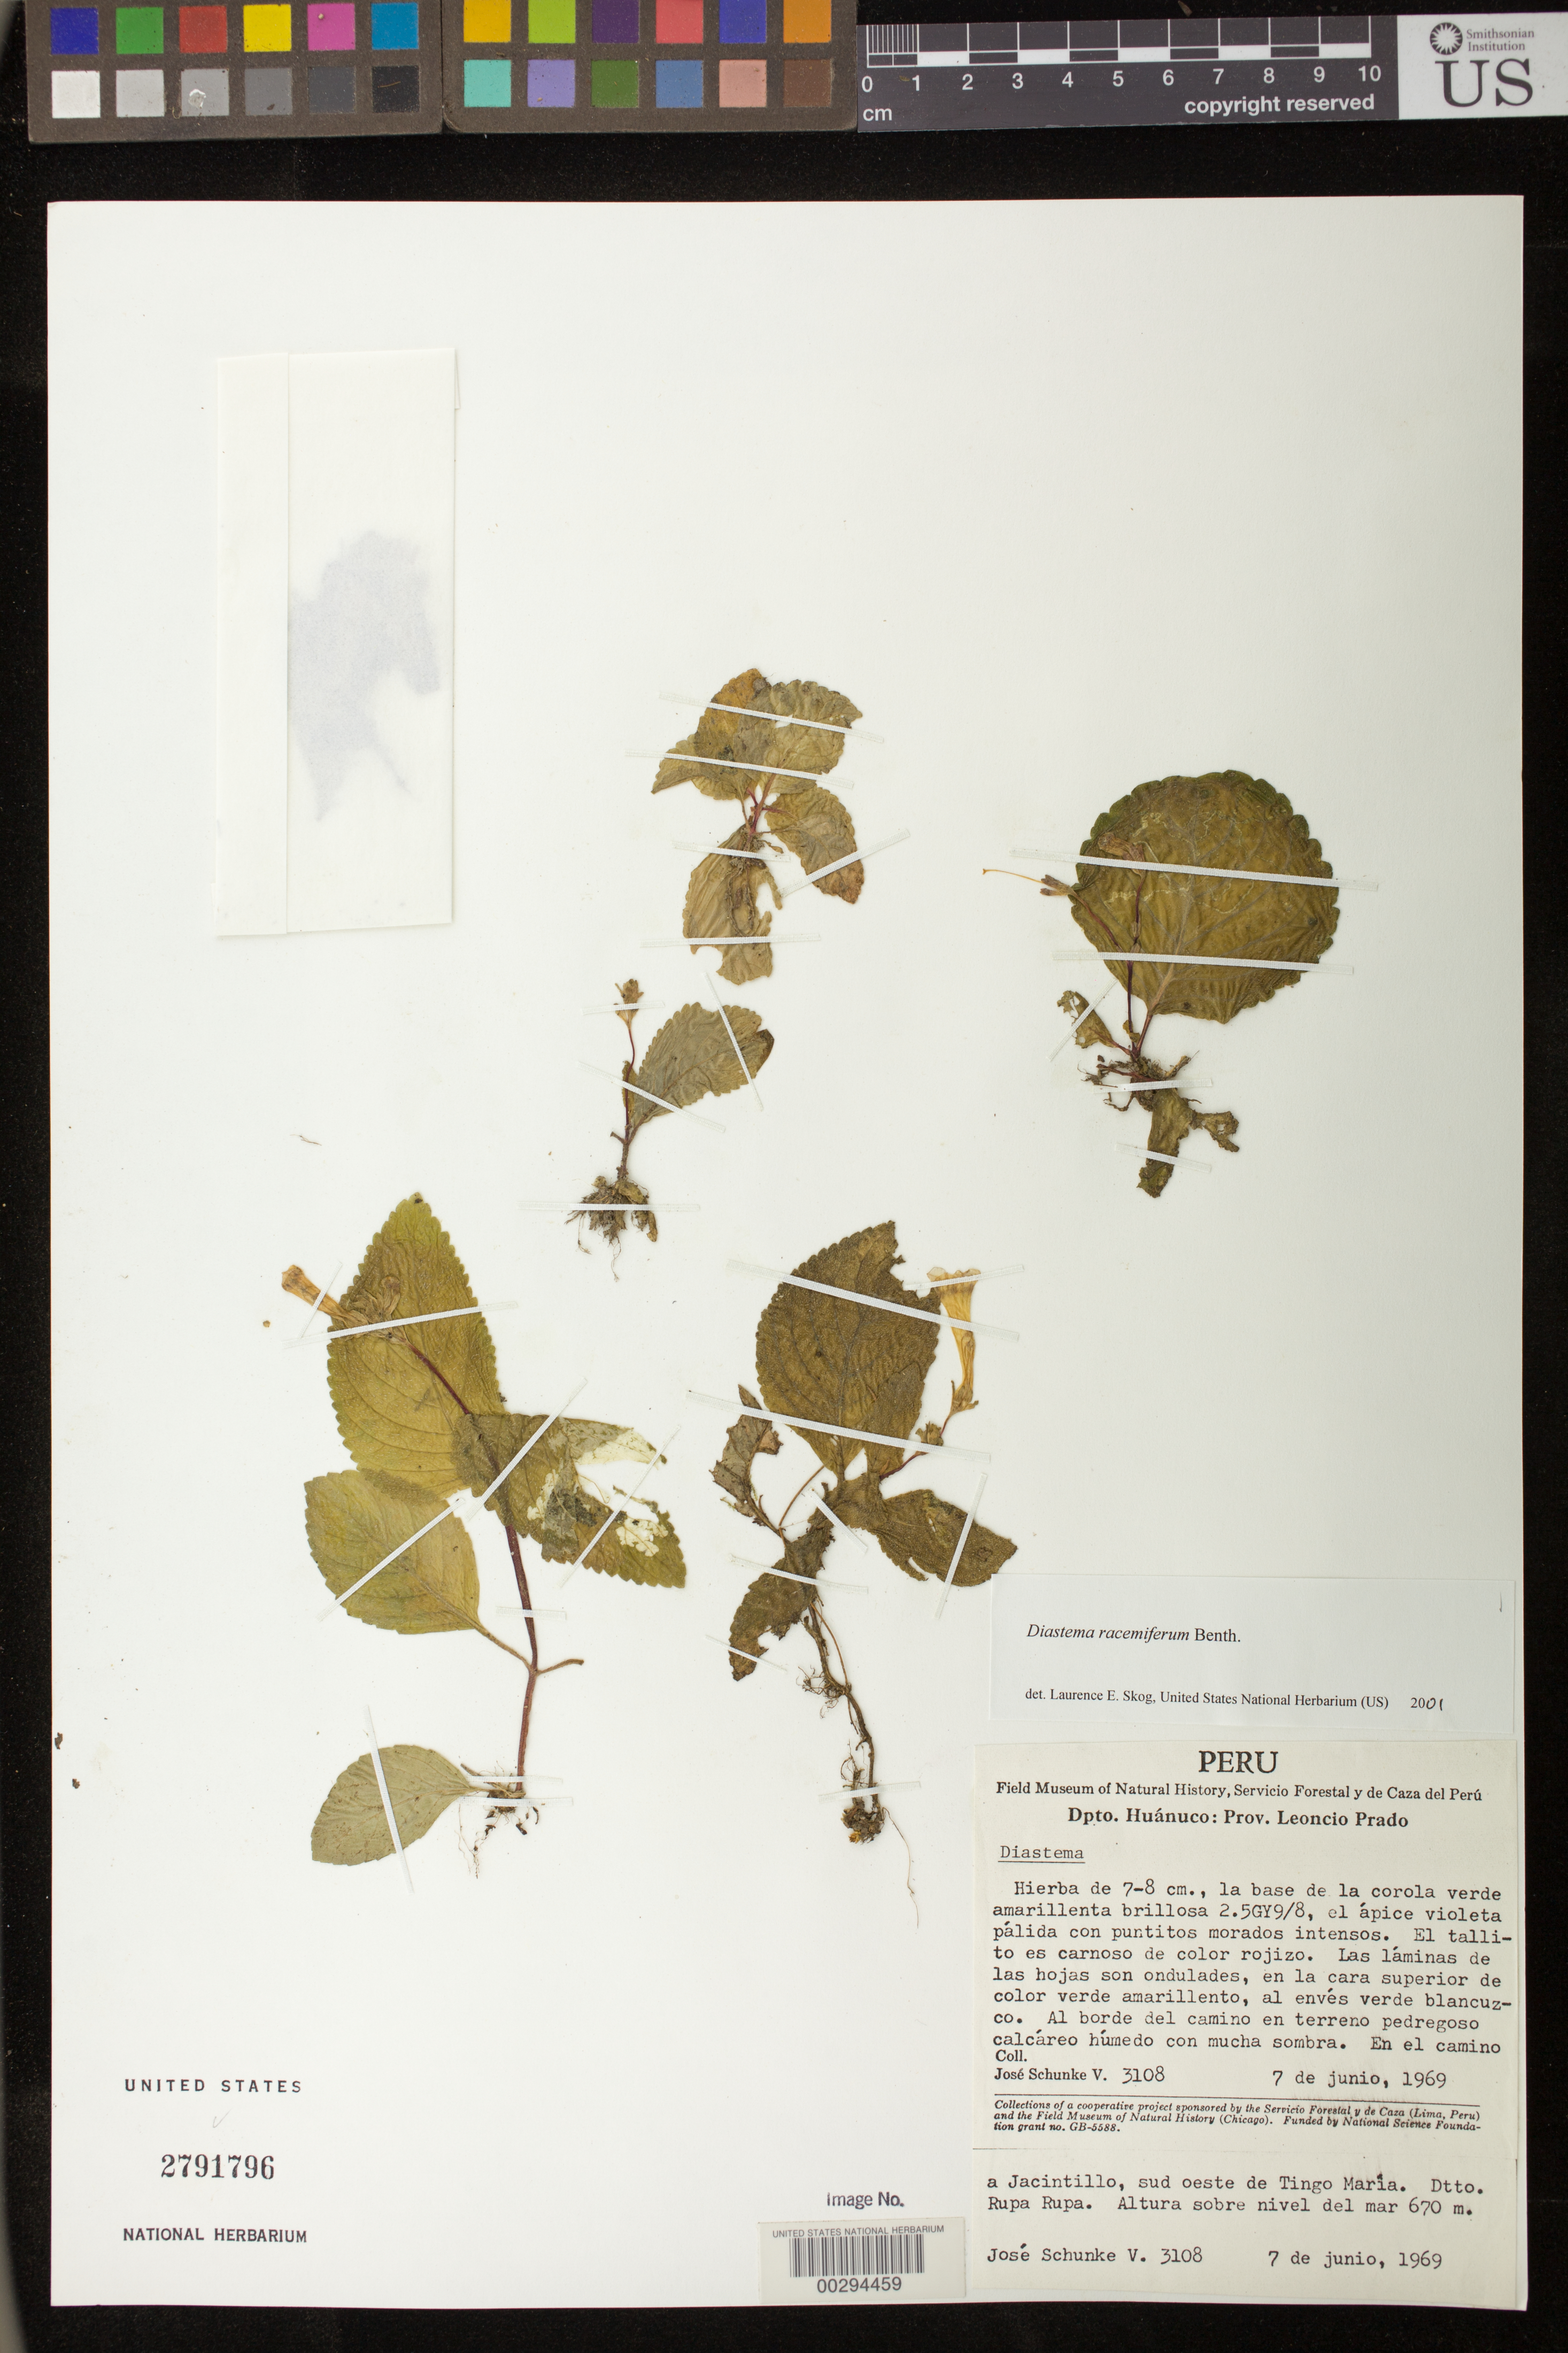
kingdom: Plantae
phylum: Tracheophyta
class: Magnoliopsida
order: Lamiales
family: Gesneriaceae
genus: Diastema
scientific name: Diastema racemiferum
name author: Benth.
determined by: Skog, Laurence E.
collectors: J. Schunke Vigo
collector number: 3108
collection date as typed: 07 Jun 1969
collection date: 1969-06-07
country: Peru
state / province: Huánuco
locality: Prov. Leoncio Prado, Dtto. Rupa Rupa; en el camino a Jacintillo, sud oeste de Tingo María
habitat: Al borde del camino en terreno pedregoso calcáreo húmedo con much sombra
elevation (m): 670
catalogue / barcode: US 2791796